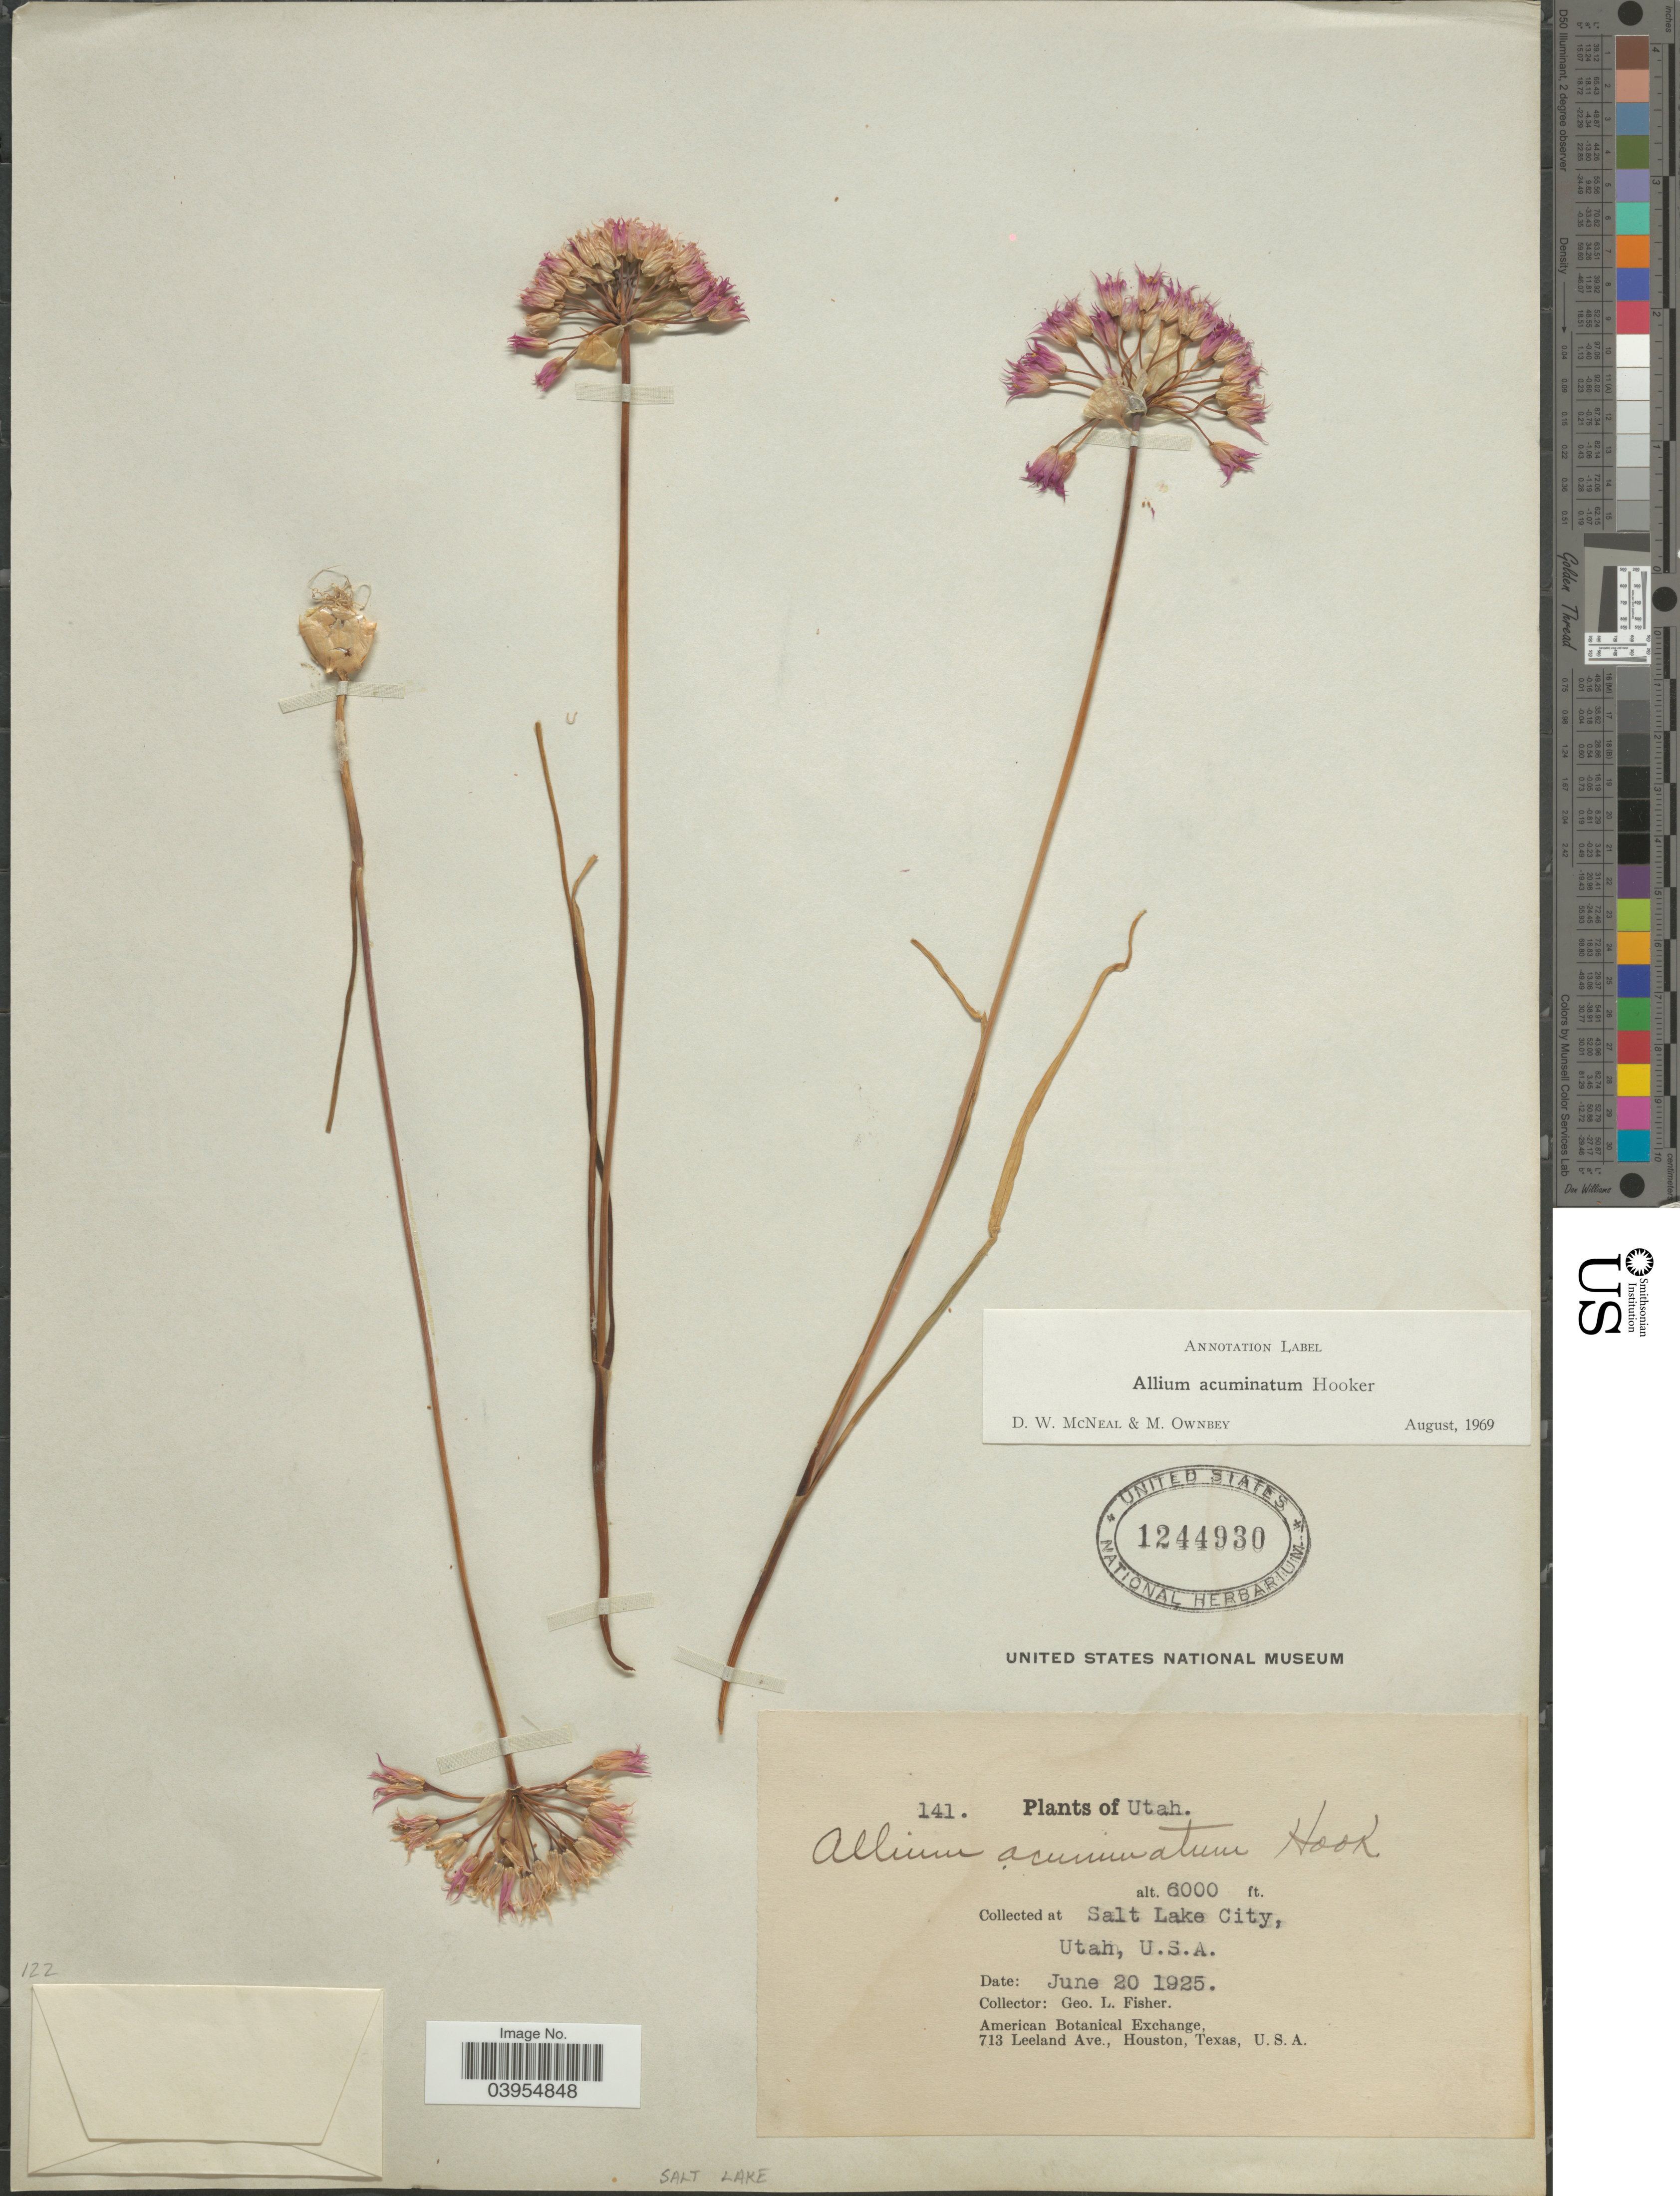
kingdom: Plantae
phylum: Tracheophyta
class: Liliopsida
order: Asparagales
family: Amaryllidaceae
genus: Allium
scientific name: Allium acuminatum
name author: Hook.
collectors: G. L. Fisher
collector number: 141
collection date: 1925-06-20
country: United States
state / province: Utah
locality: Salt Lake City. Salt Lake.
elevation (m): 1829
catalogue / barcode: US 1244930